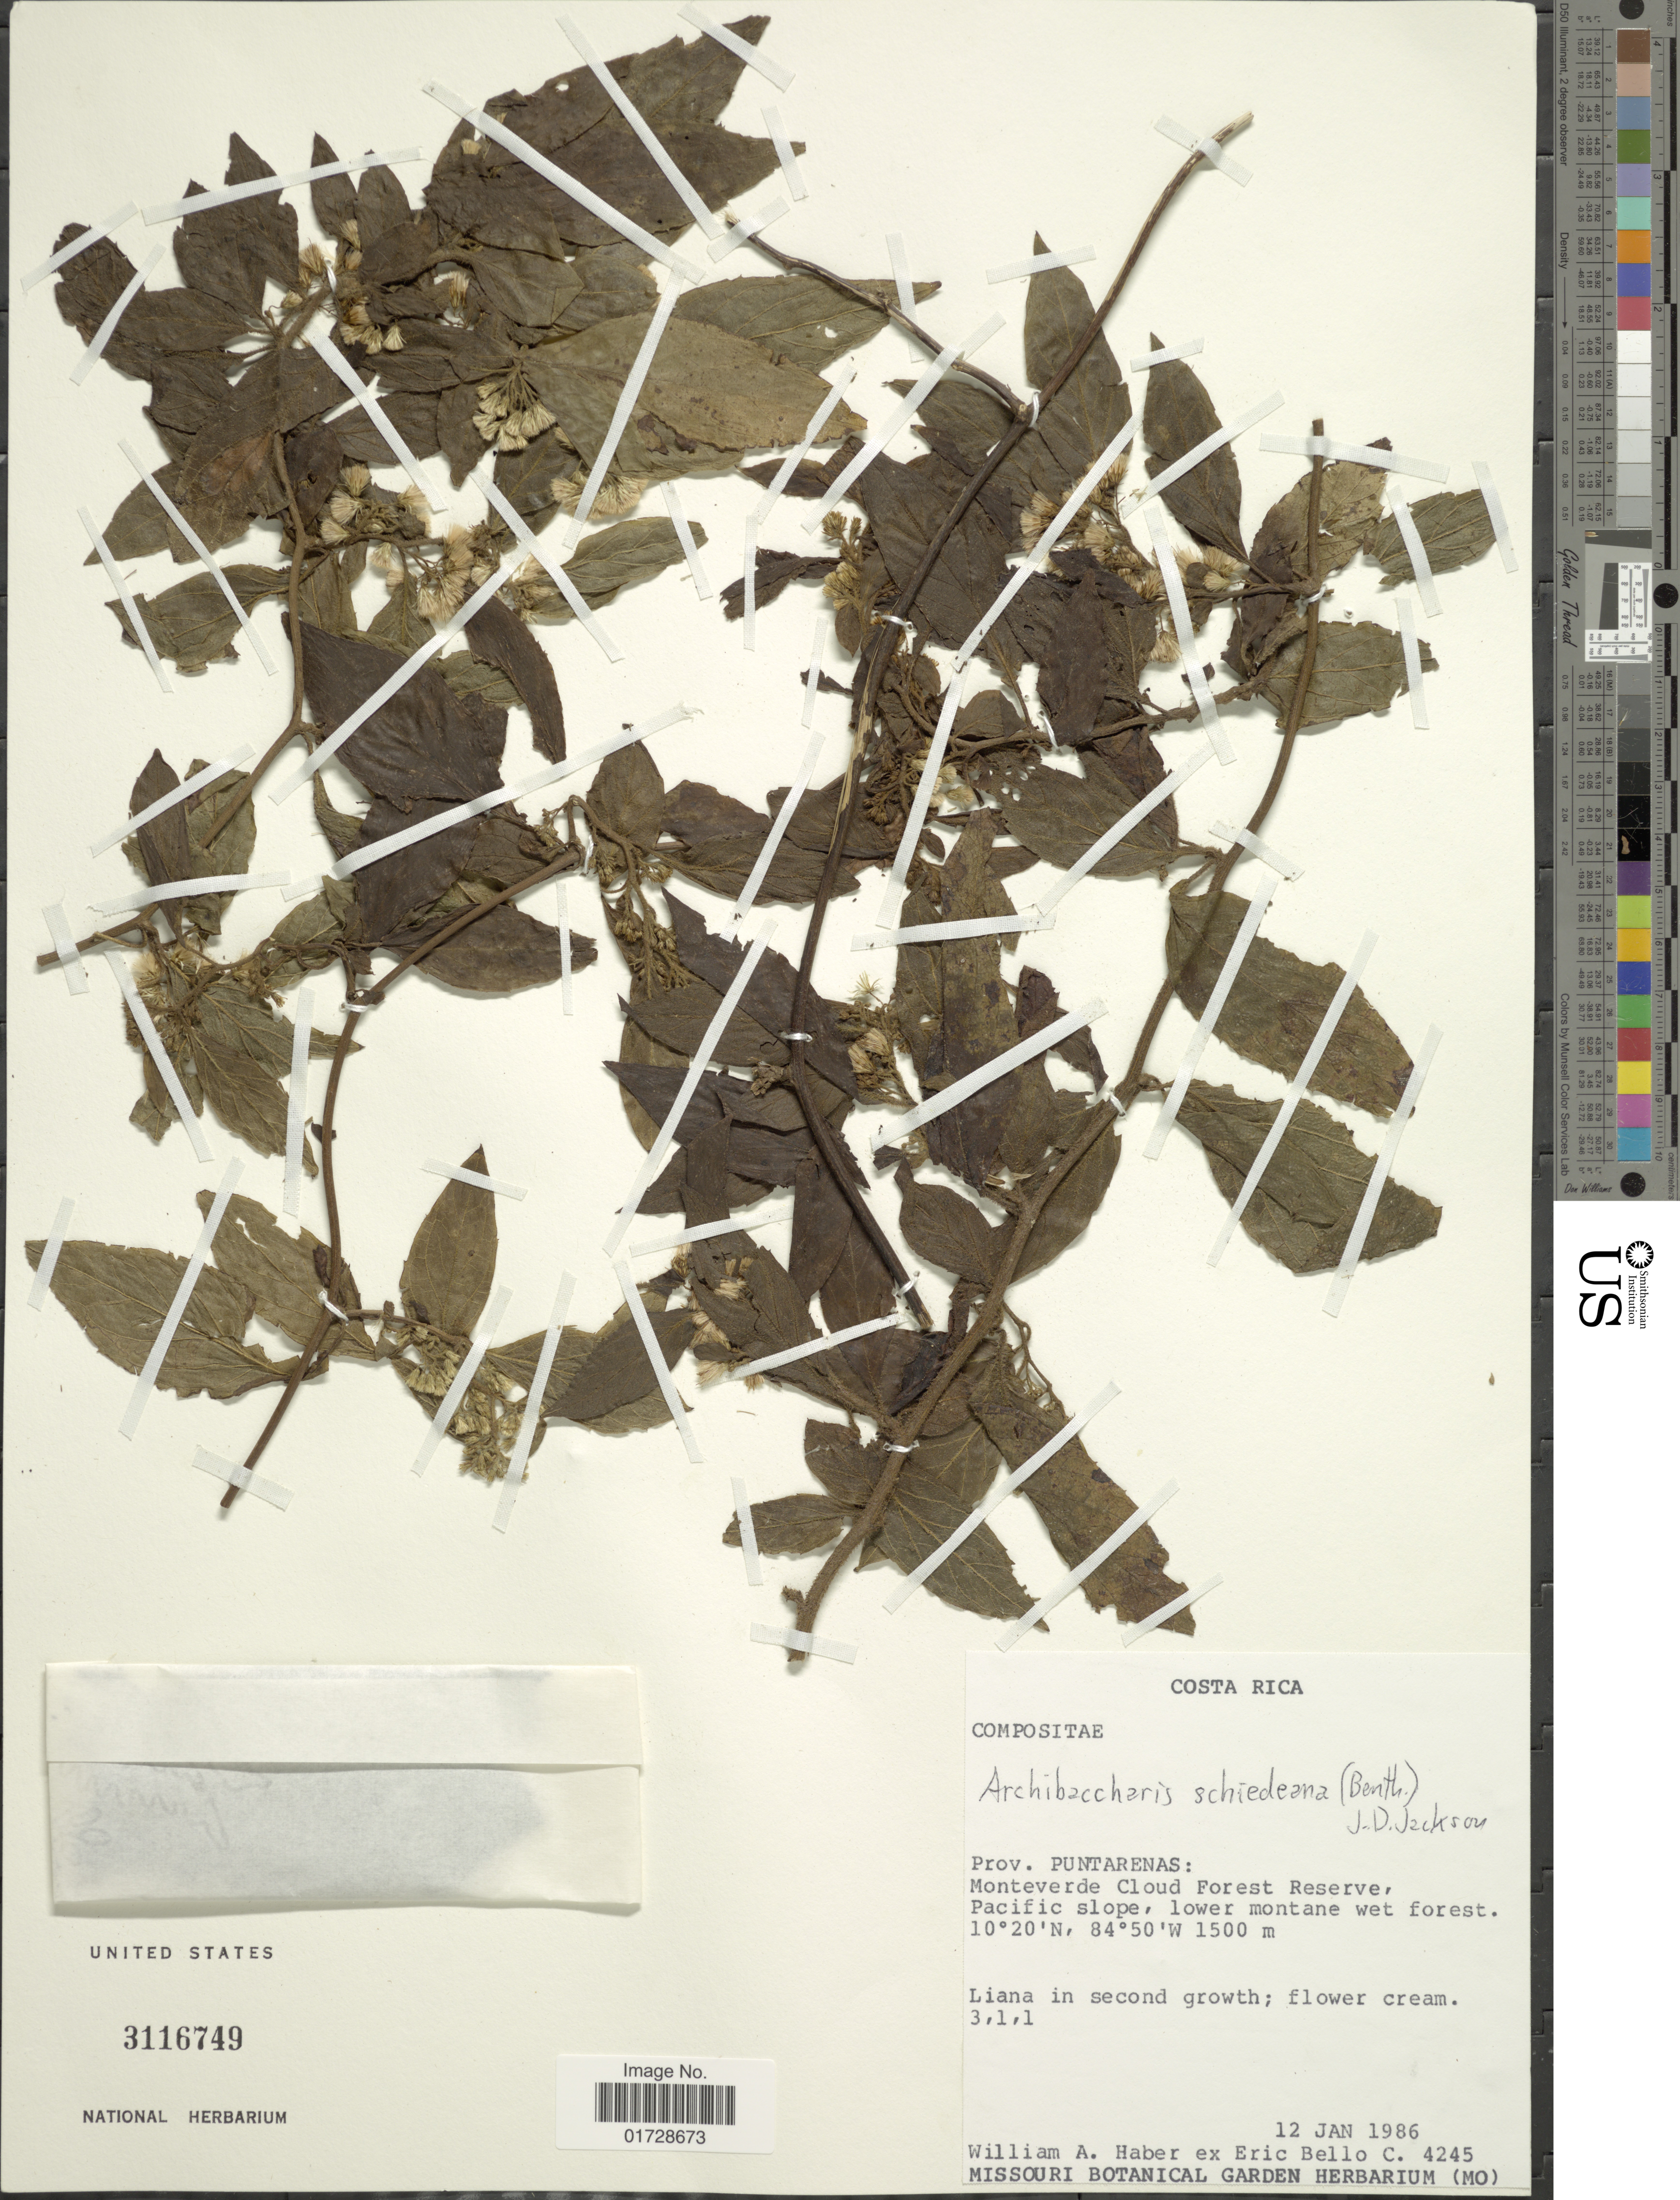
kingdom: Plantae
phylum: Tracheophyta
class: Magnoliopsida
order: Asterales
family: Asteraceae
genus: Archibaccharis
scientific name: Archibaccharis schiedeana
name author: (Benth.) J.D. Jacks.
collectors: W. A. Haber & E. Bello C.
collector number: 4245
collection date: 1986-01-12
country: Costa Rica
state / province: Puntarenas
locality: Monteverde Cloud Forest Reserve, Pacific slope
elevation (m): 1500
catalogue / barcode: US 3116749